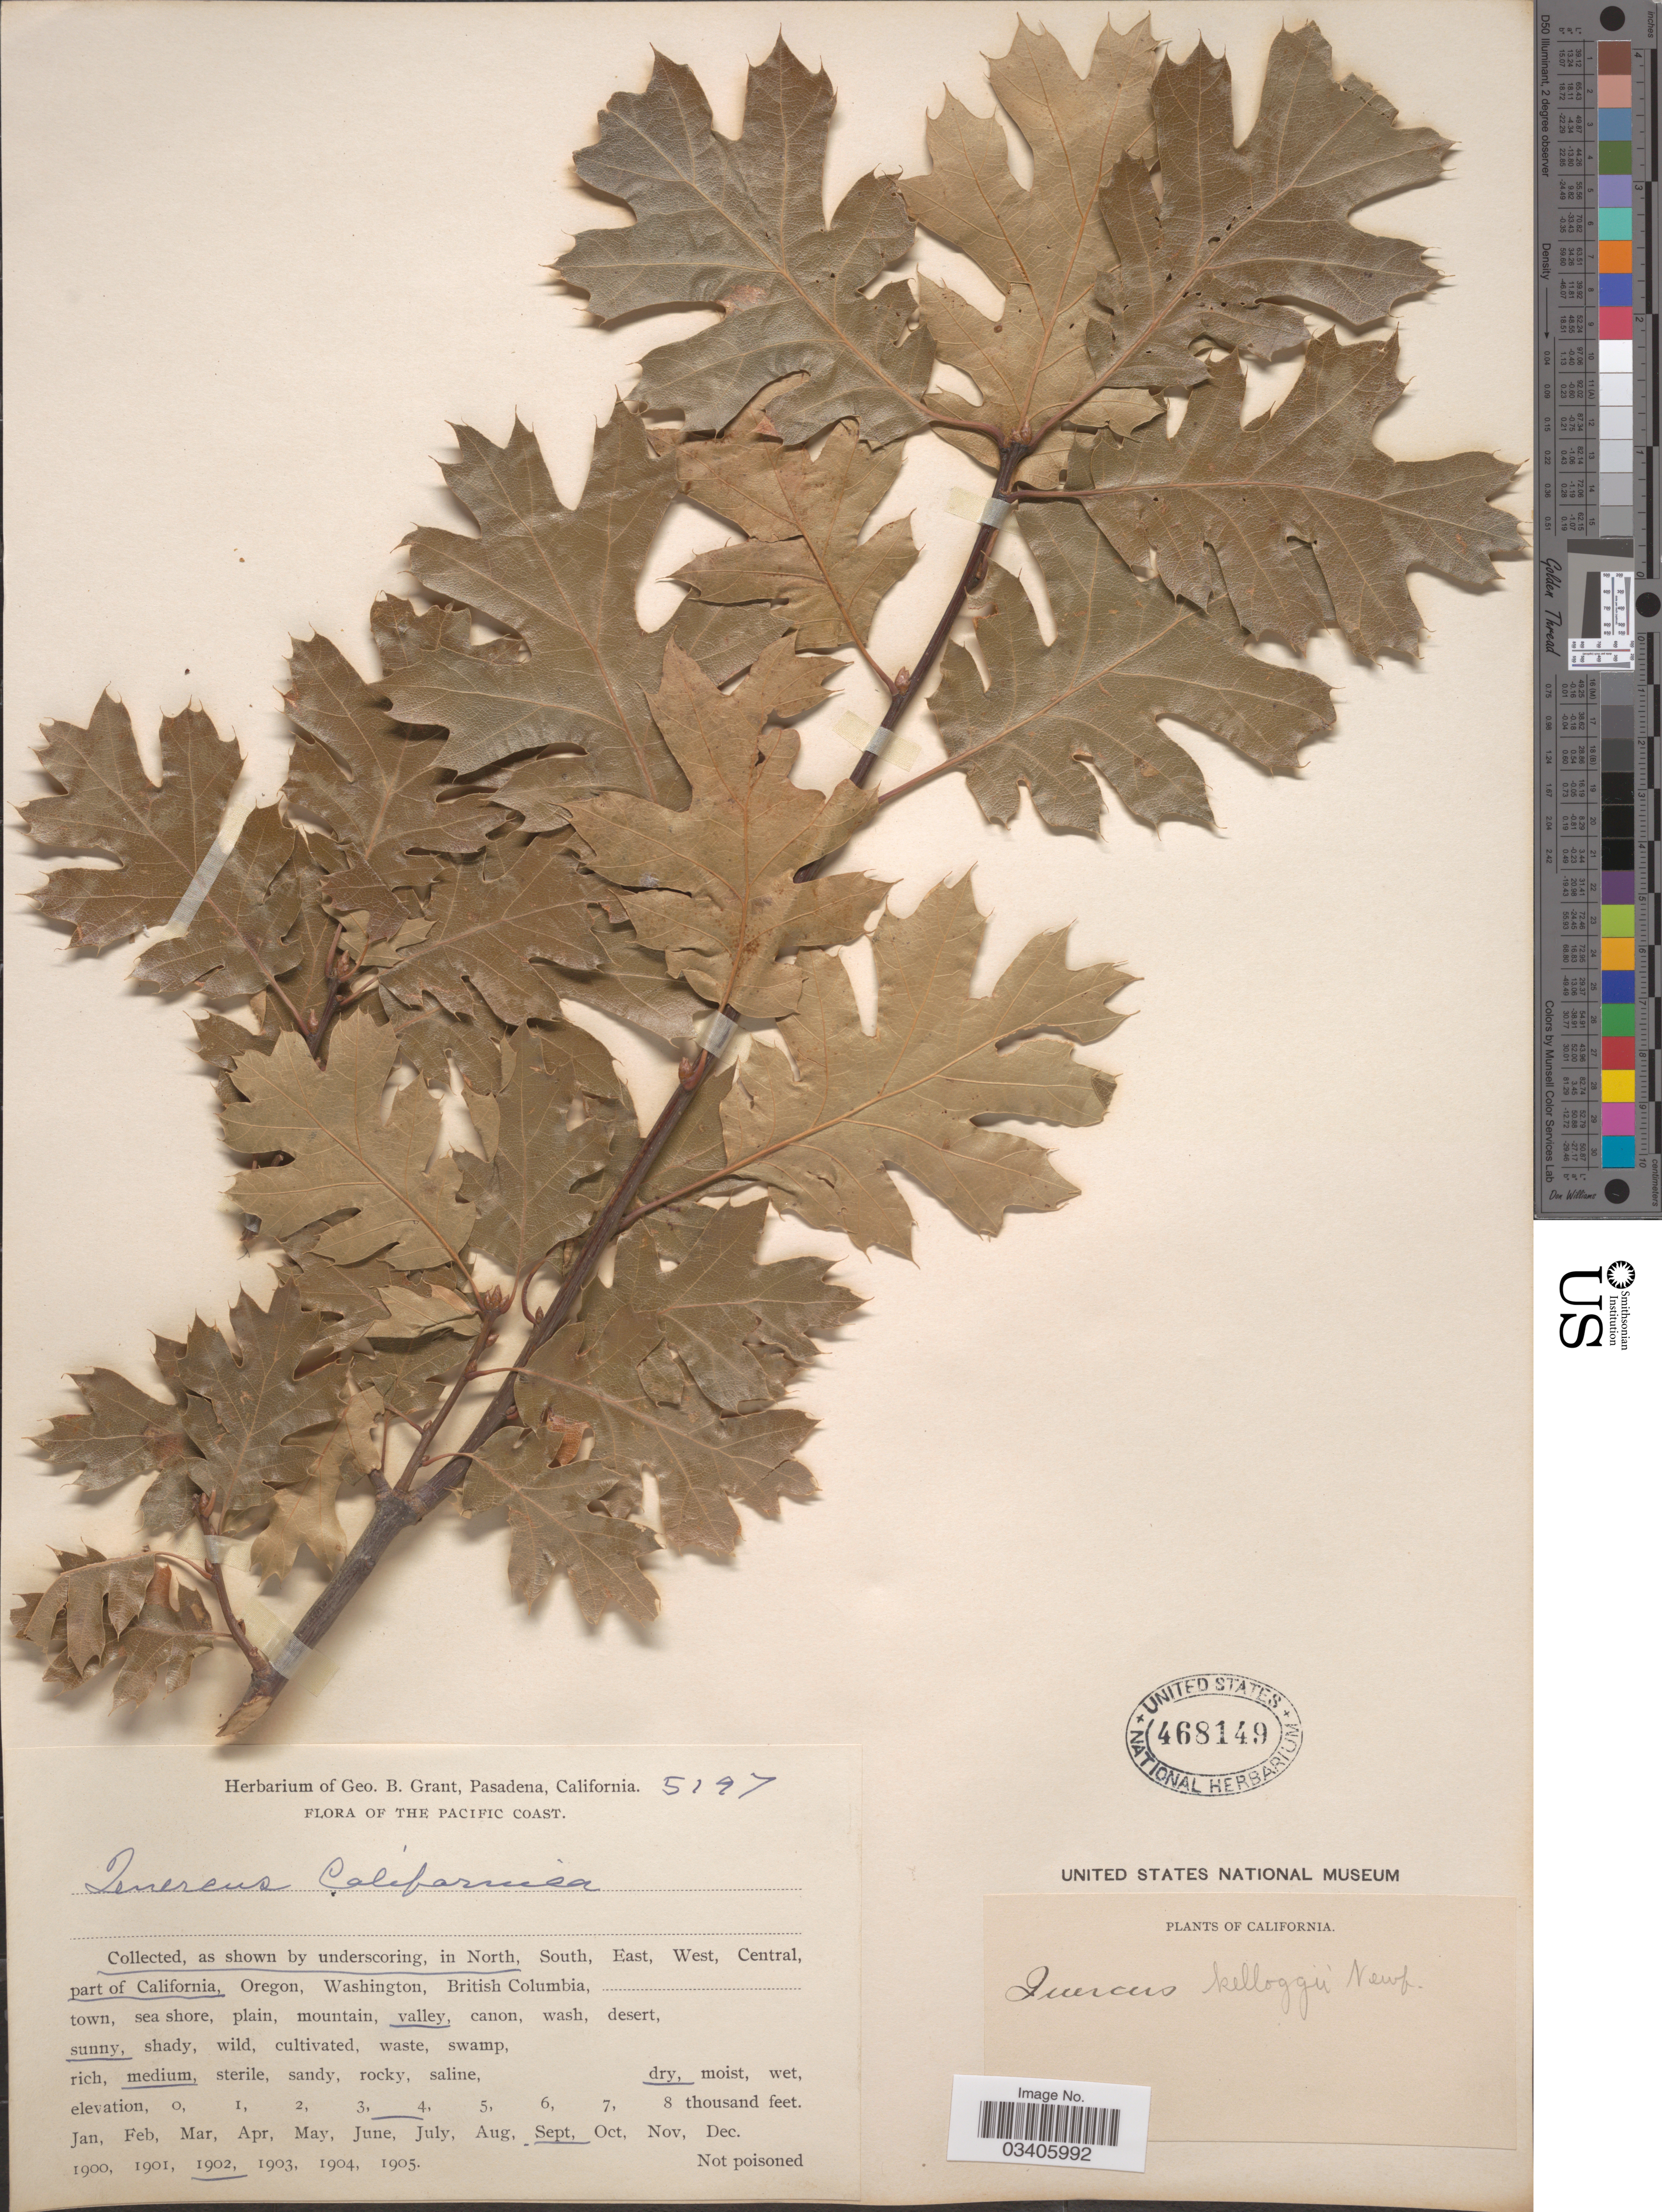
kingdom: Plantae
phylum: Tracheophyta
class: Magnoliopsida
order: Fagales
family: Fagaceae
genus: Quercus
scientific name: Quercus kelloggii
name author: Newb.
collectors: ex herb. Geo. B. Grant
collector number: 5197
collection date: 1902-09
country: United States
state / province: California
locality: The Pacific Coast. North part of California.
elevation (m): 914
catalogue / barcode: US 468149